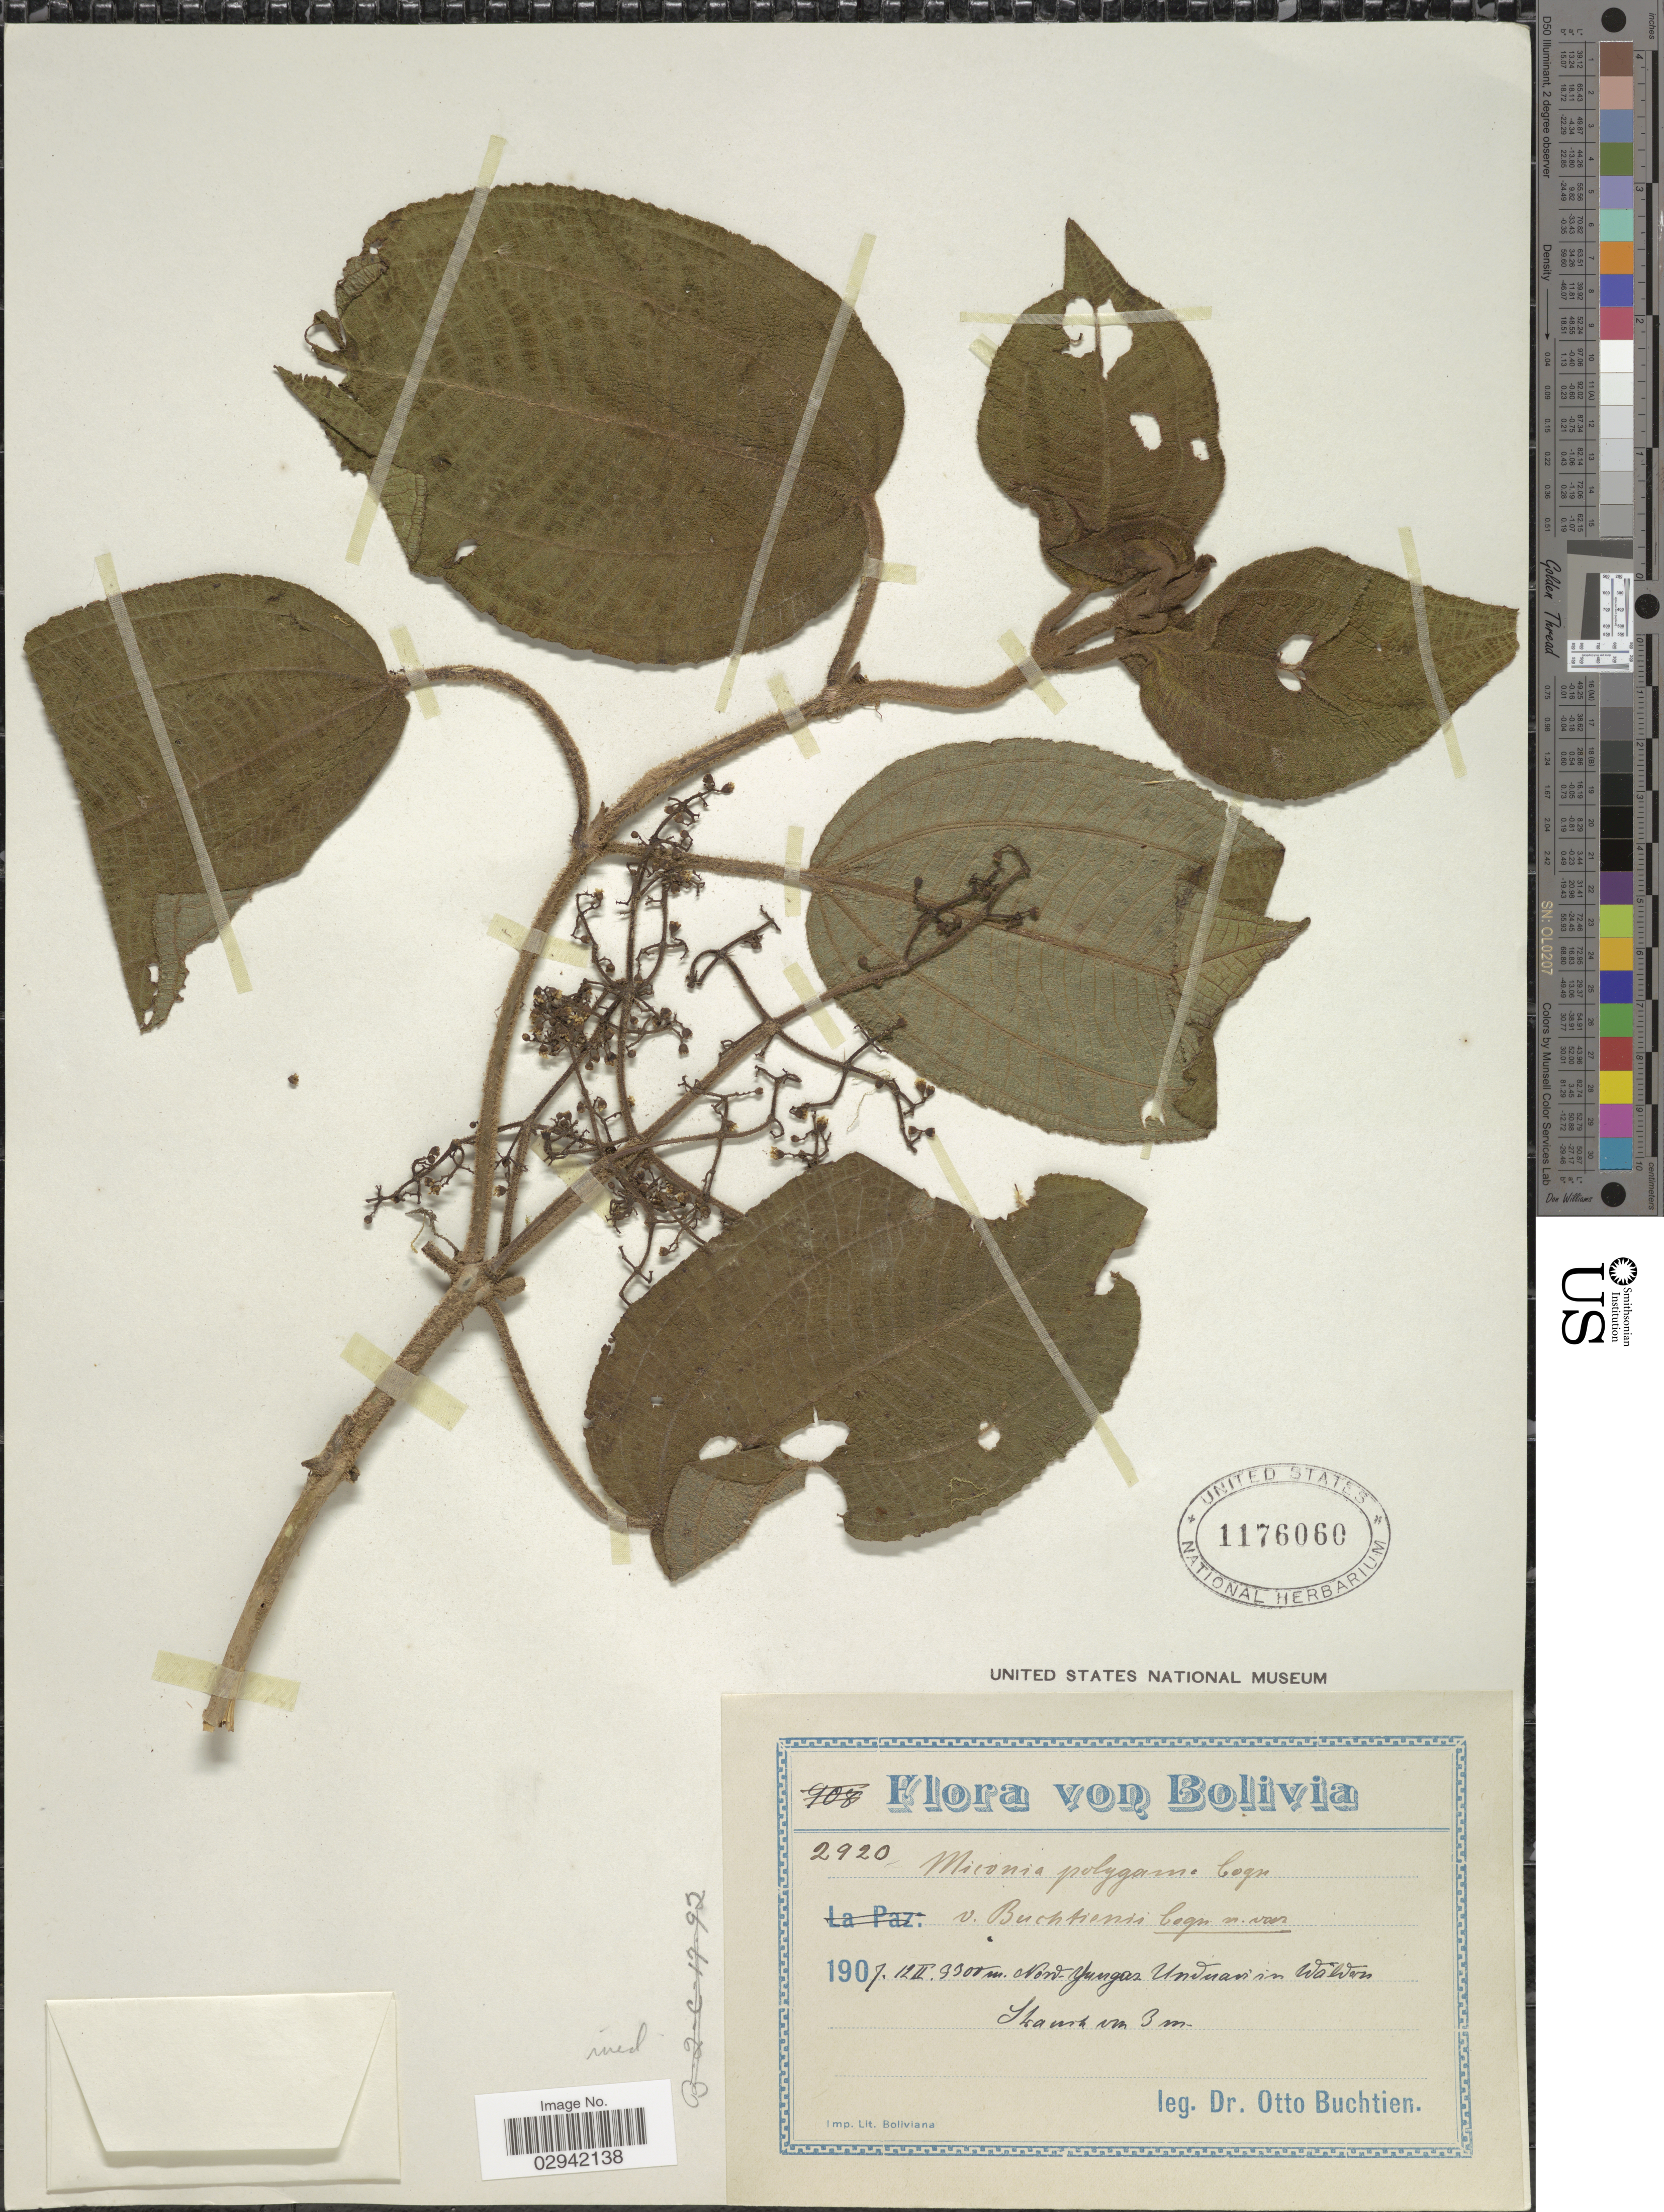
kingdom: Plantae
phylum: Tracheophyta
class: Magnoliopsida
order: Myrtales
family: Melastomataceae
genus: Miconia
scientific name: Miconia polygama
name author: Cogn.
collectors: O. Buchtien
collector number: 2920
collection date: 1907-02-12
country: Bolivia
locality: Nord-Yungas Unduavi in Walden.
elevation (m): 3300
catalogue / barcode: US 1176060